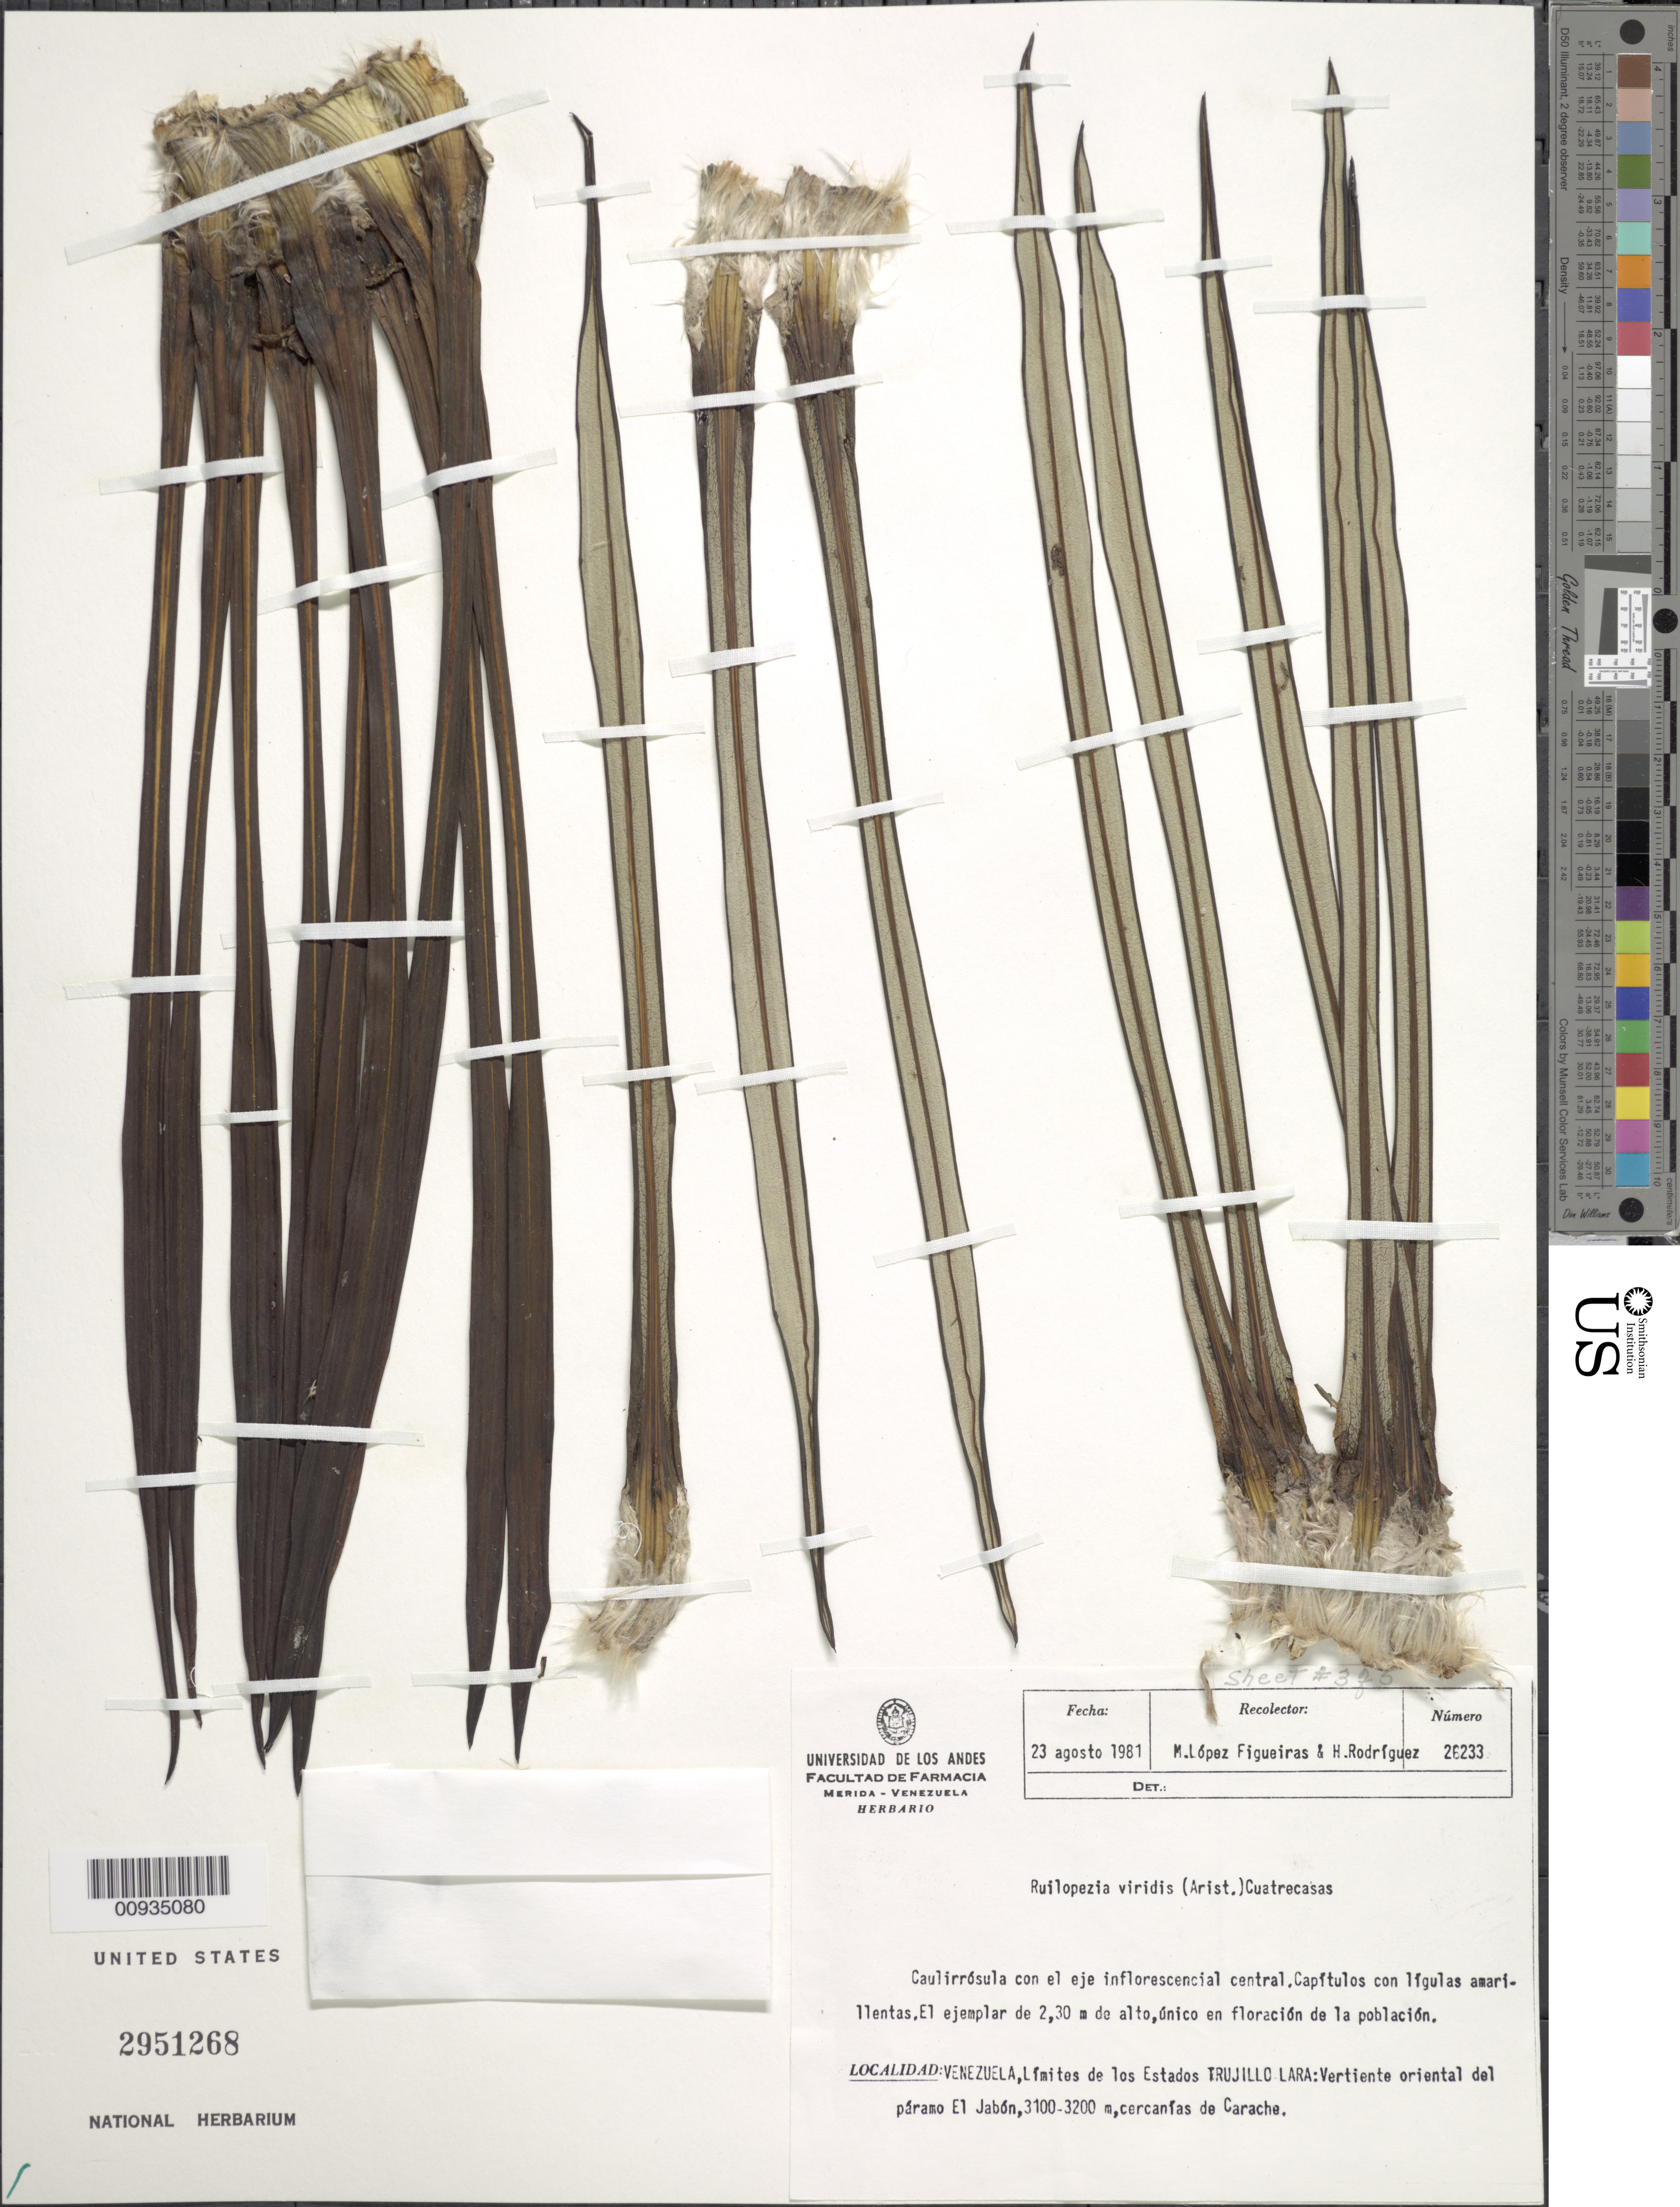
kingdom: Plantae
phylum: Tracheophyta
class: Magnoliopsida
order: Asterales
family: Asteraceae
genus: Ruilopezia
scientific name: Ruilopezia viridis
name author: (Aristeg.) Cuatrec.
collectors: M. López Figueiras & H. A. Rodriguez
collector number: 26233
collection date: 1981-08-23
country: Venezuela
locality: Limites de los Estados Trujillo-Lara, Vertiente Oriental del paramo El Jabon, cercanias de Carache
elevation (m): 3100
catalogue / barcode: US 2951268